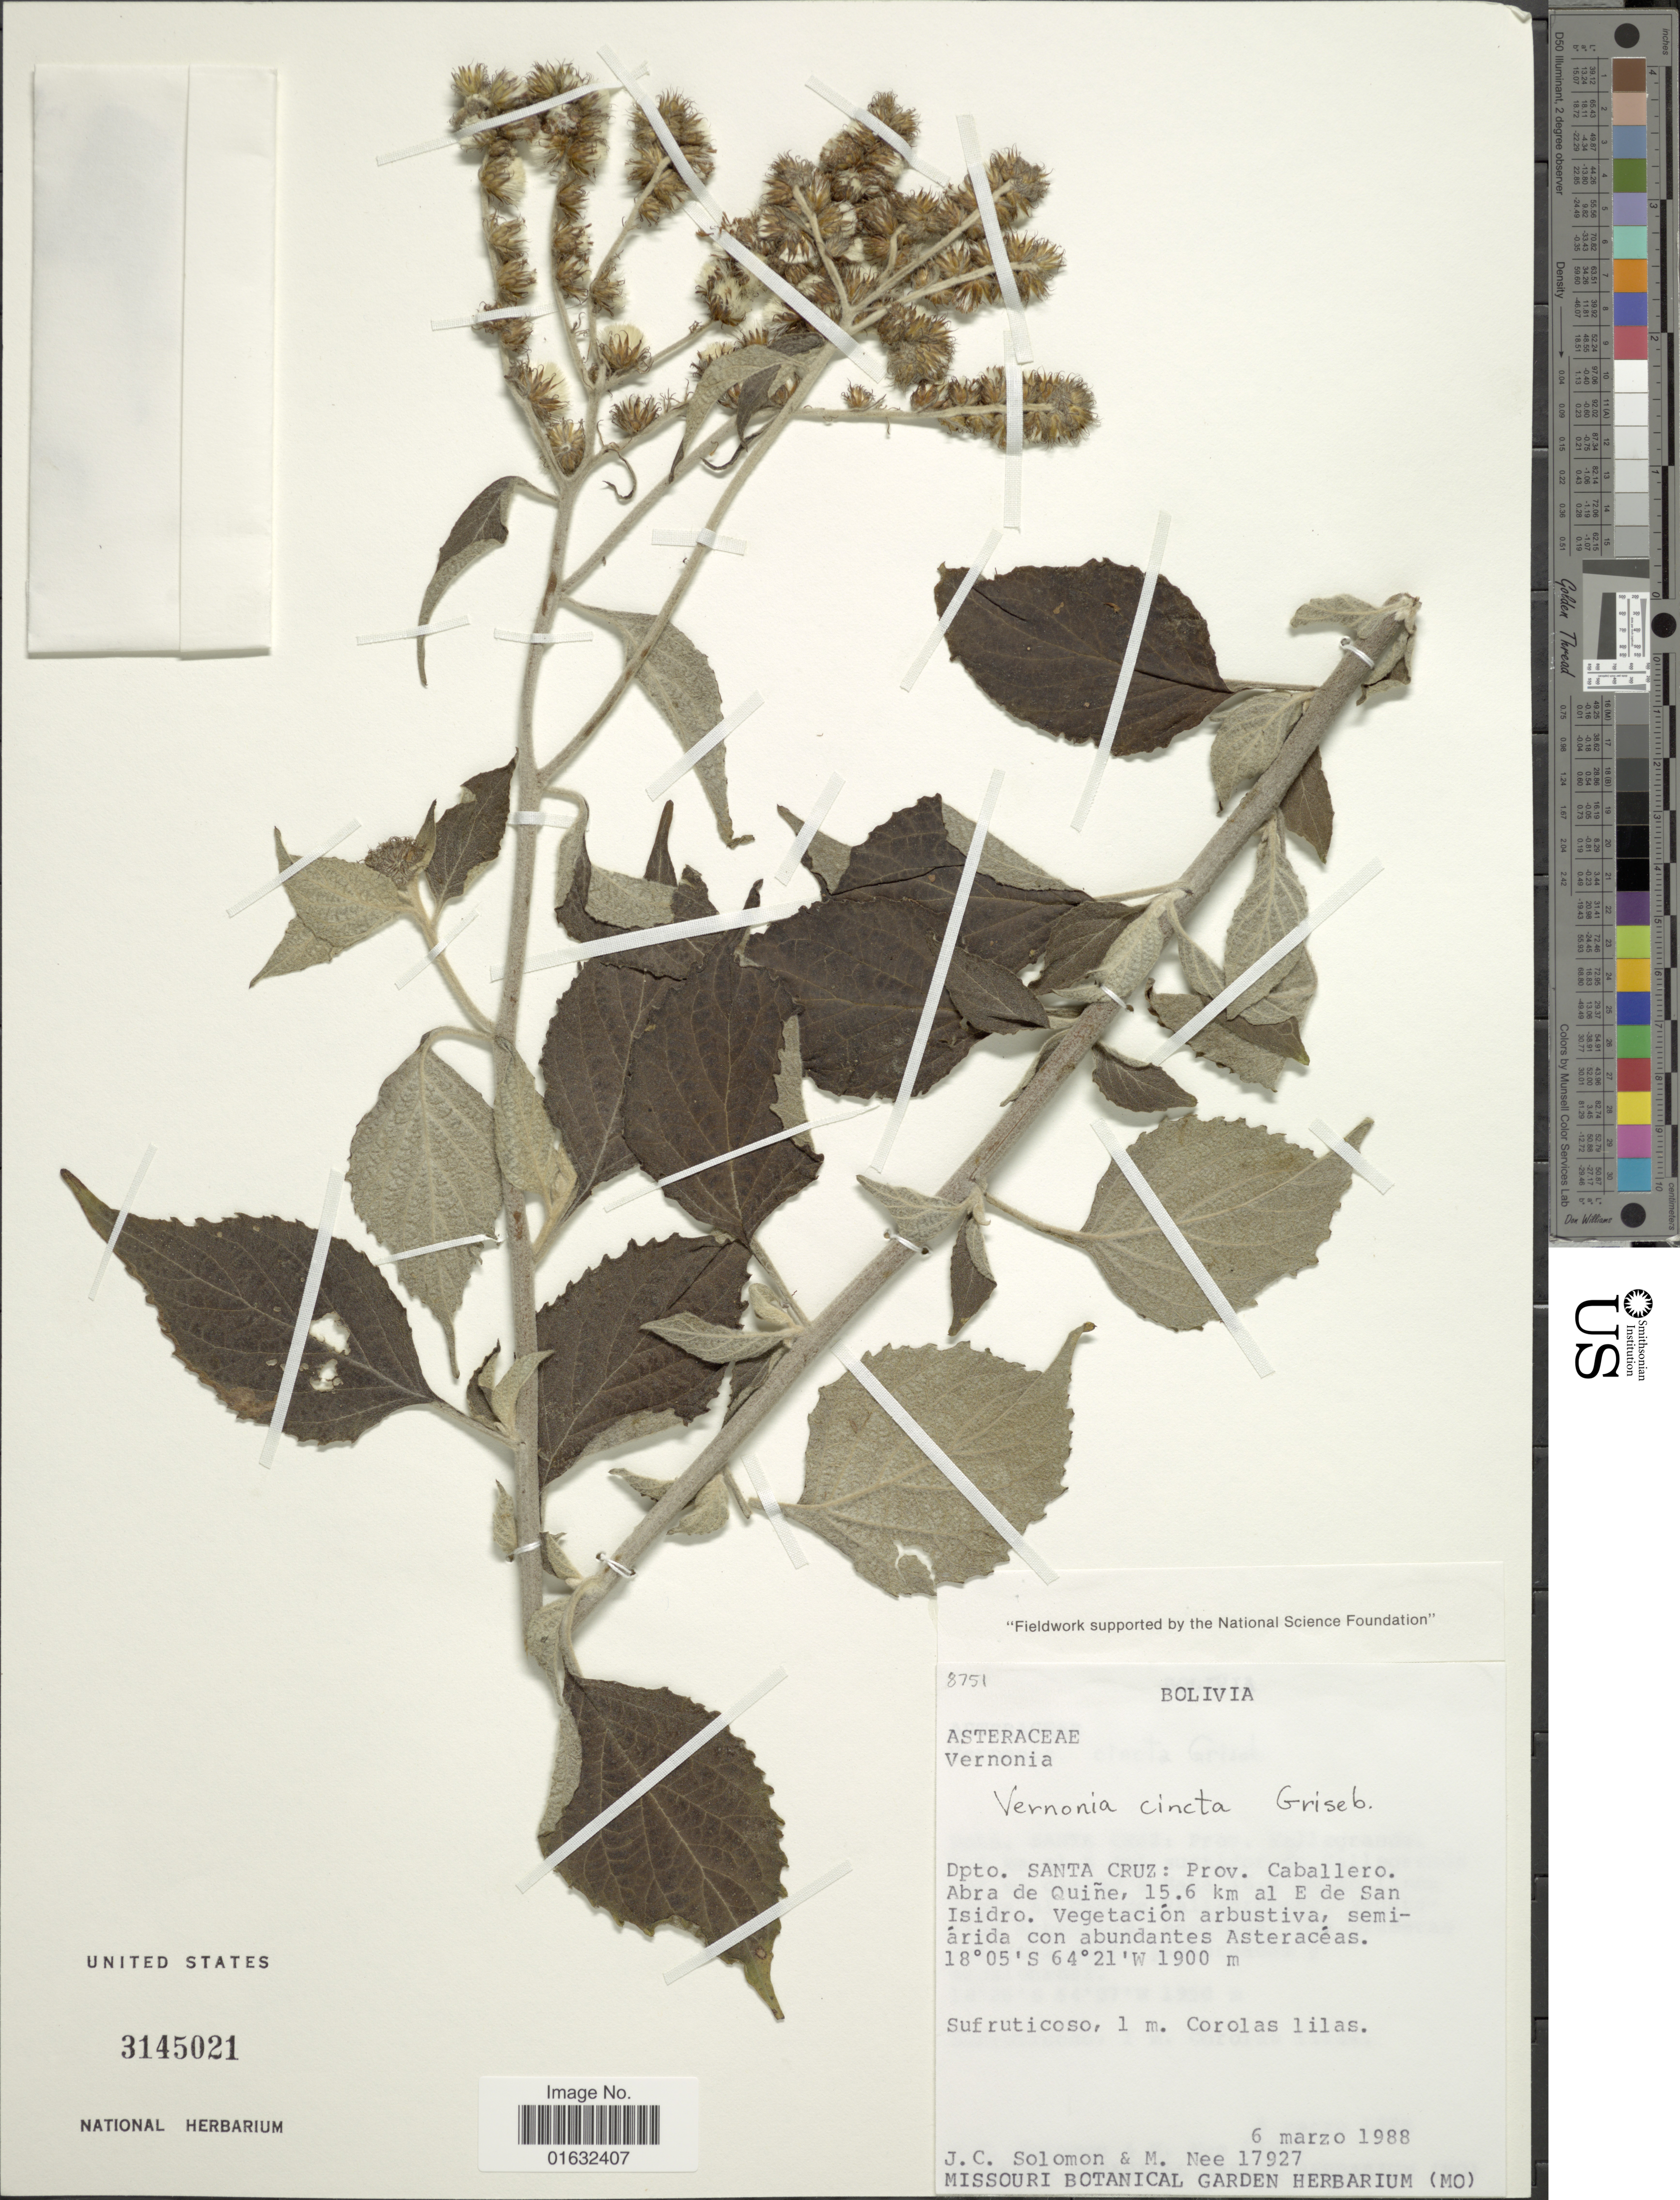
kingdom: Plantae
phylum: Tracheophyta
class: Magnoliopsida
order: Asterales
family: Asteraceae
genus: Cyrtocymura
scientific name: Cyrtocymura cincta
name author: (Griseb.) H. Rob.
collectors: J. C. Solomon & M. Nee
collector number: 17927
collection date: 1988-03-06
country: Bolivia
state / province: Santa Cruz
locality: Prov. Caballero. Abra de Quiñe, 15.6 km al E de San Isidro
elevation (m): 1900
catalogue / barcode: US 3145021